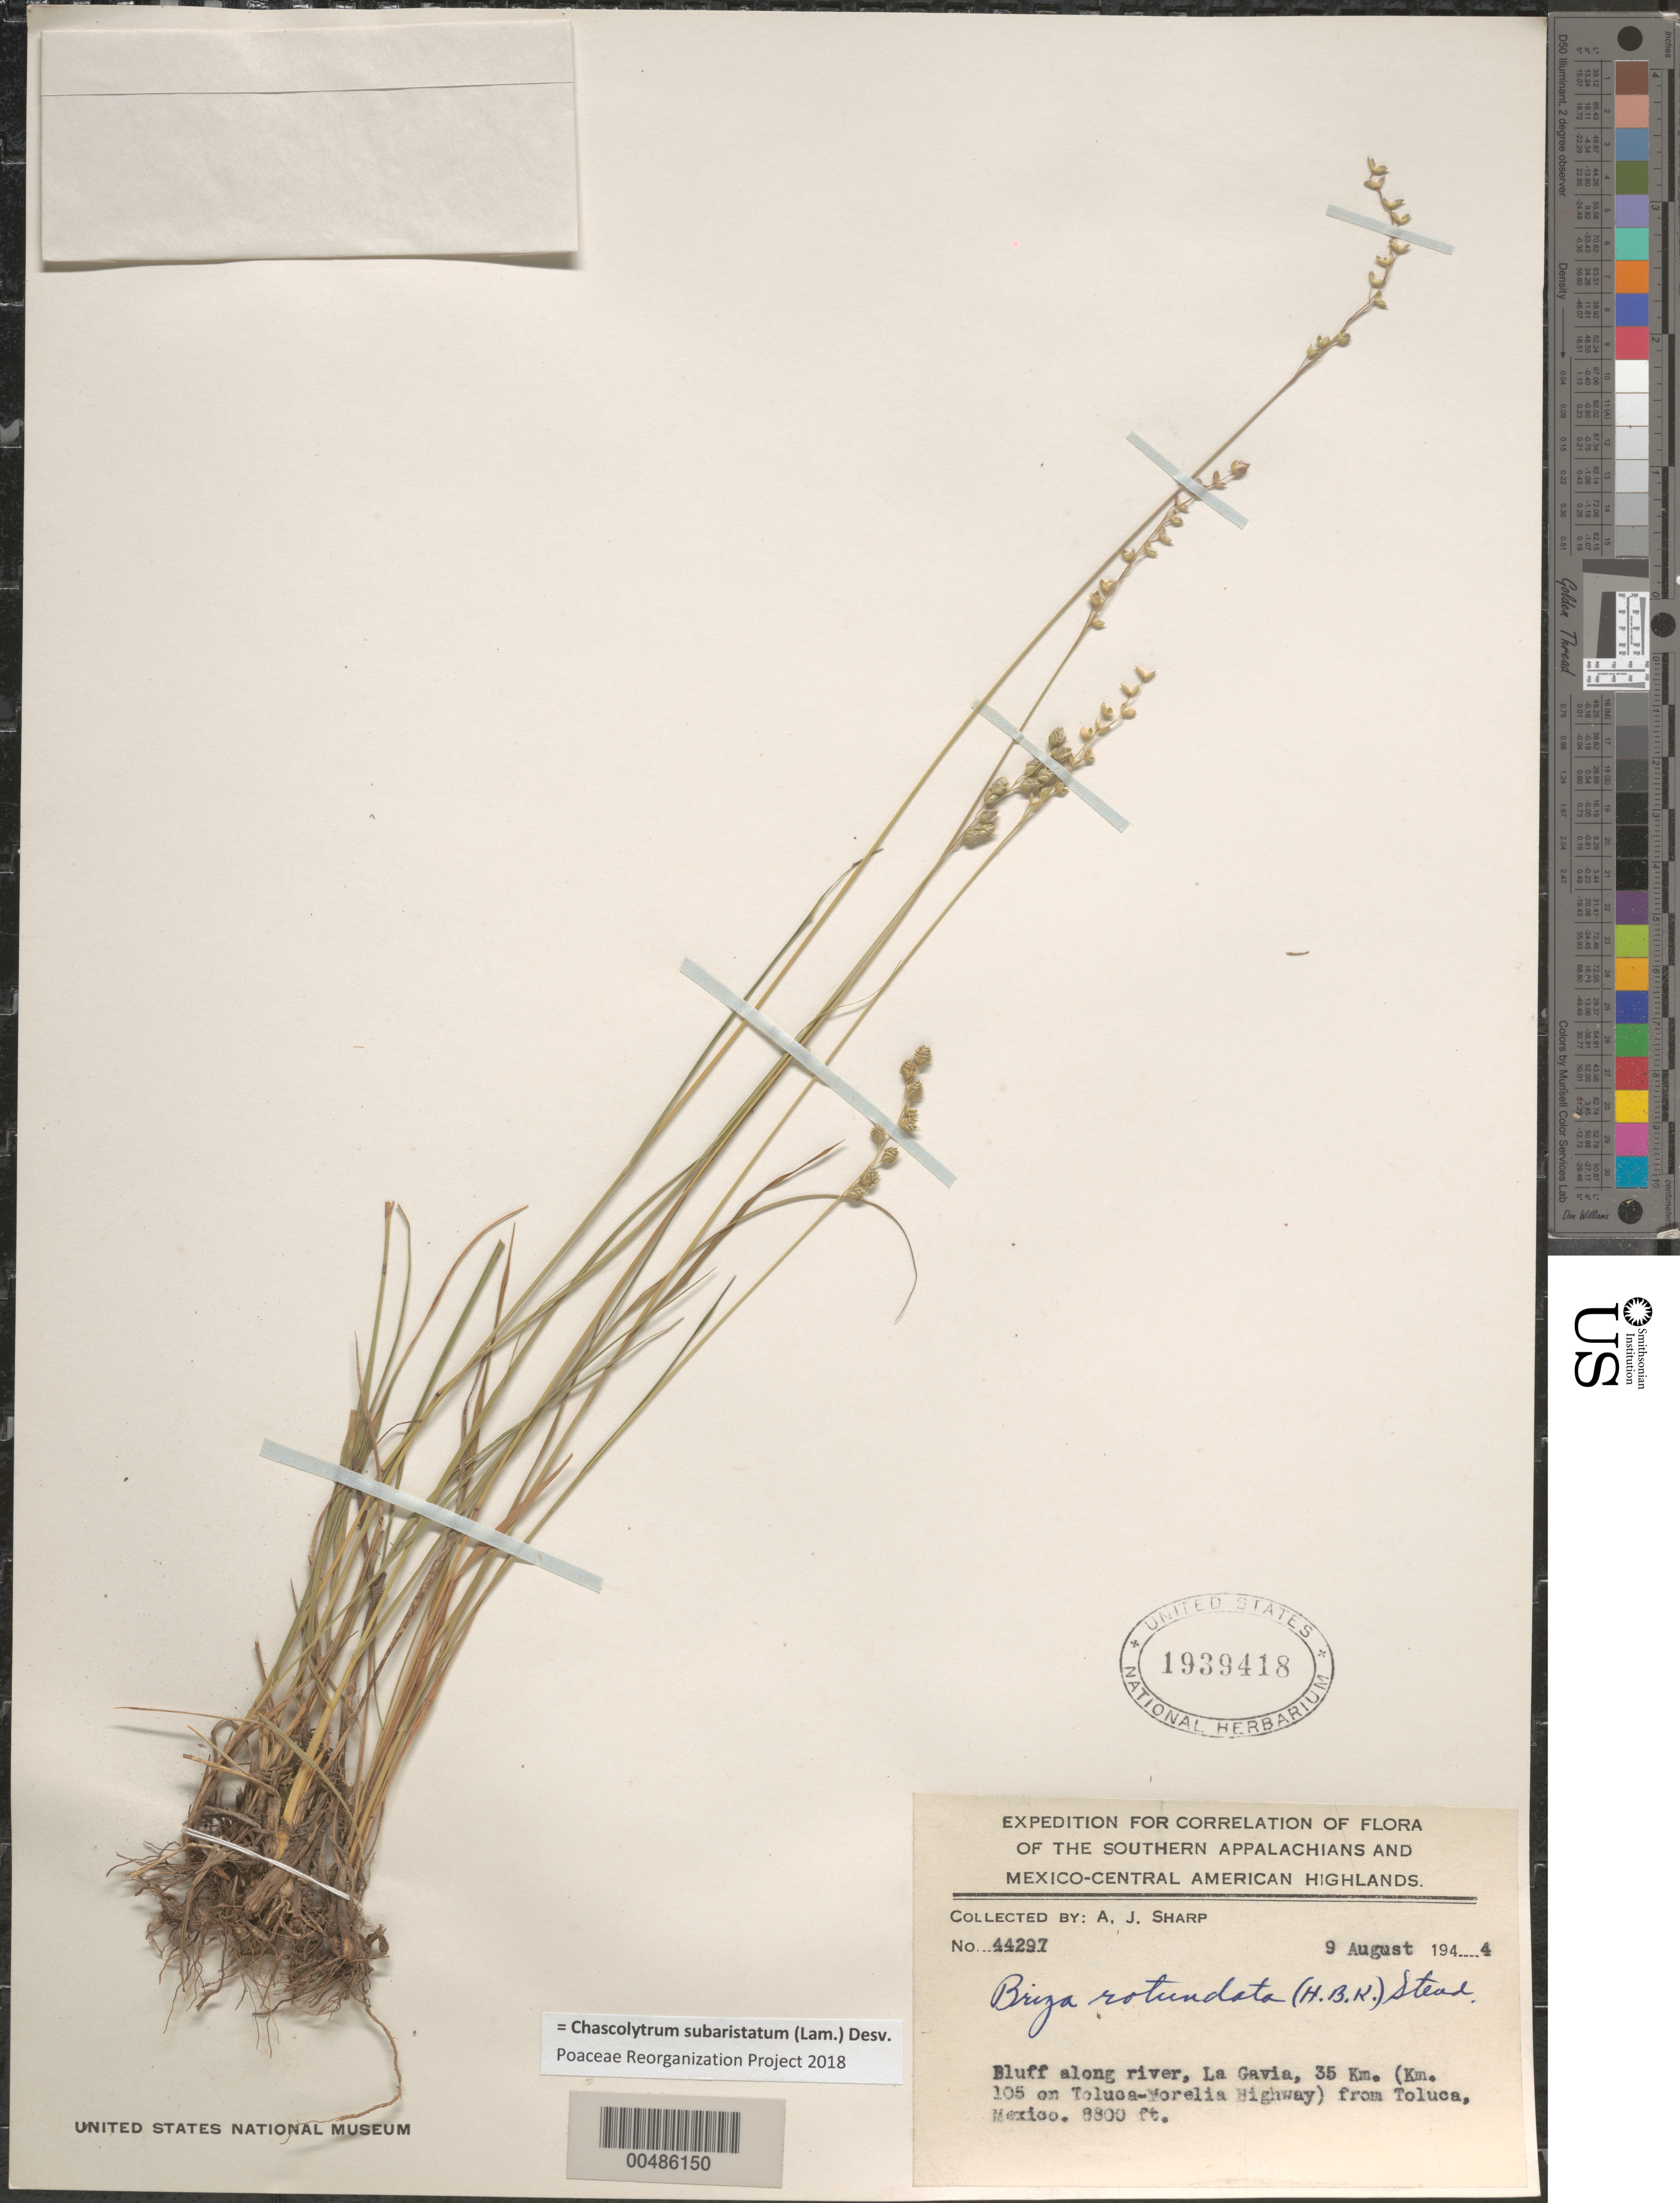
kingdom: Plantae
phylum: Tracheophyta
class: Liliopsida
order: Poales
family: Poaceae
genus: Chascolytrum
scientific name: Chascolytrum subaristatum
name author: (Lam.) Desv.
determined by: Poaceae Reorganization Project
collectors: A. J. Sharp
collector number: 44297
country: Mexico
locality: La Gavia, 35 km (Km 105 on Toluca-Morelia Hwy) from Toluca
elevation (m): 2682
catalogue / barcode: US 1939418